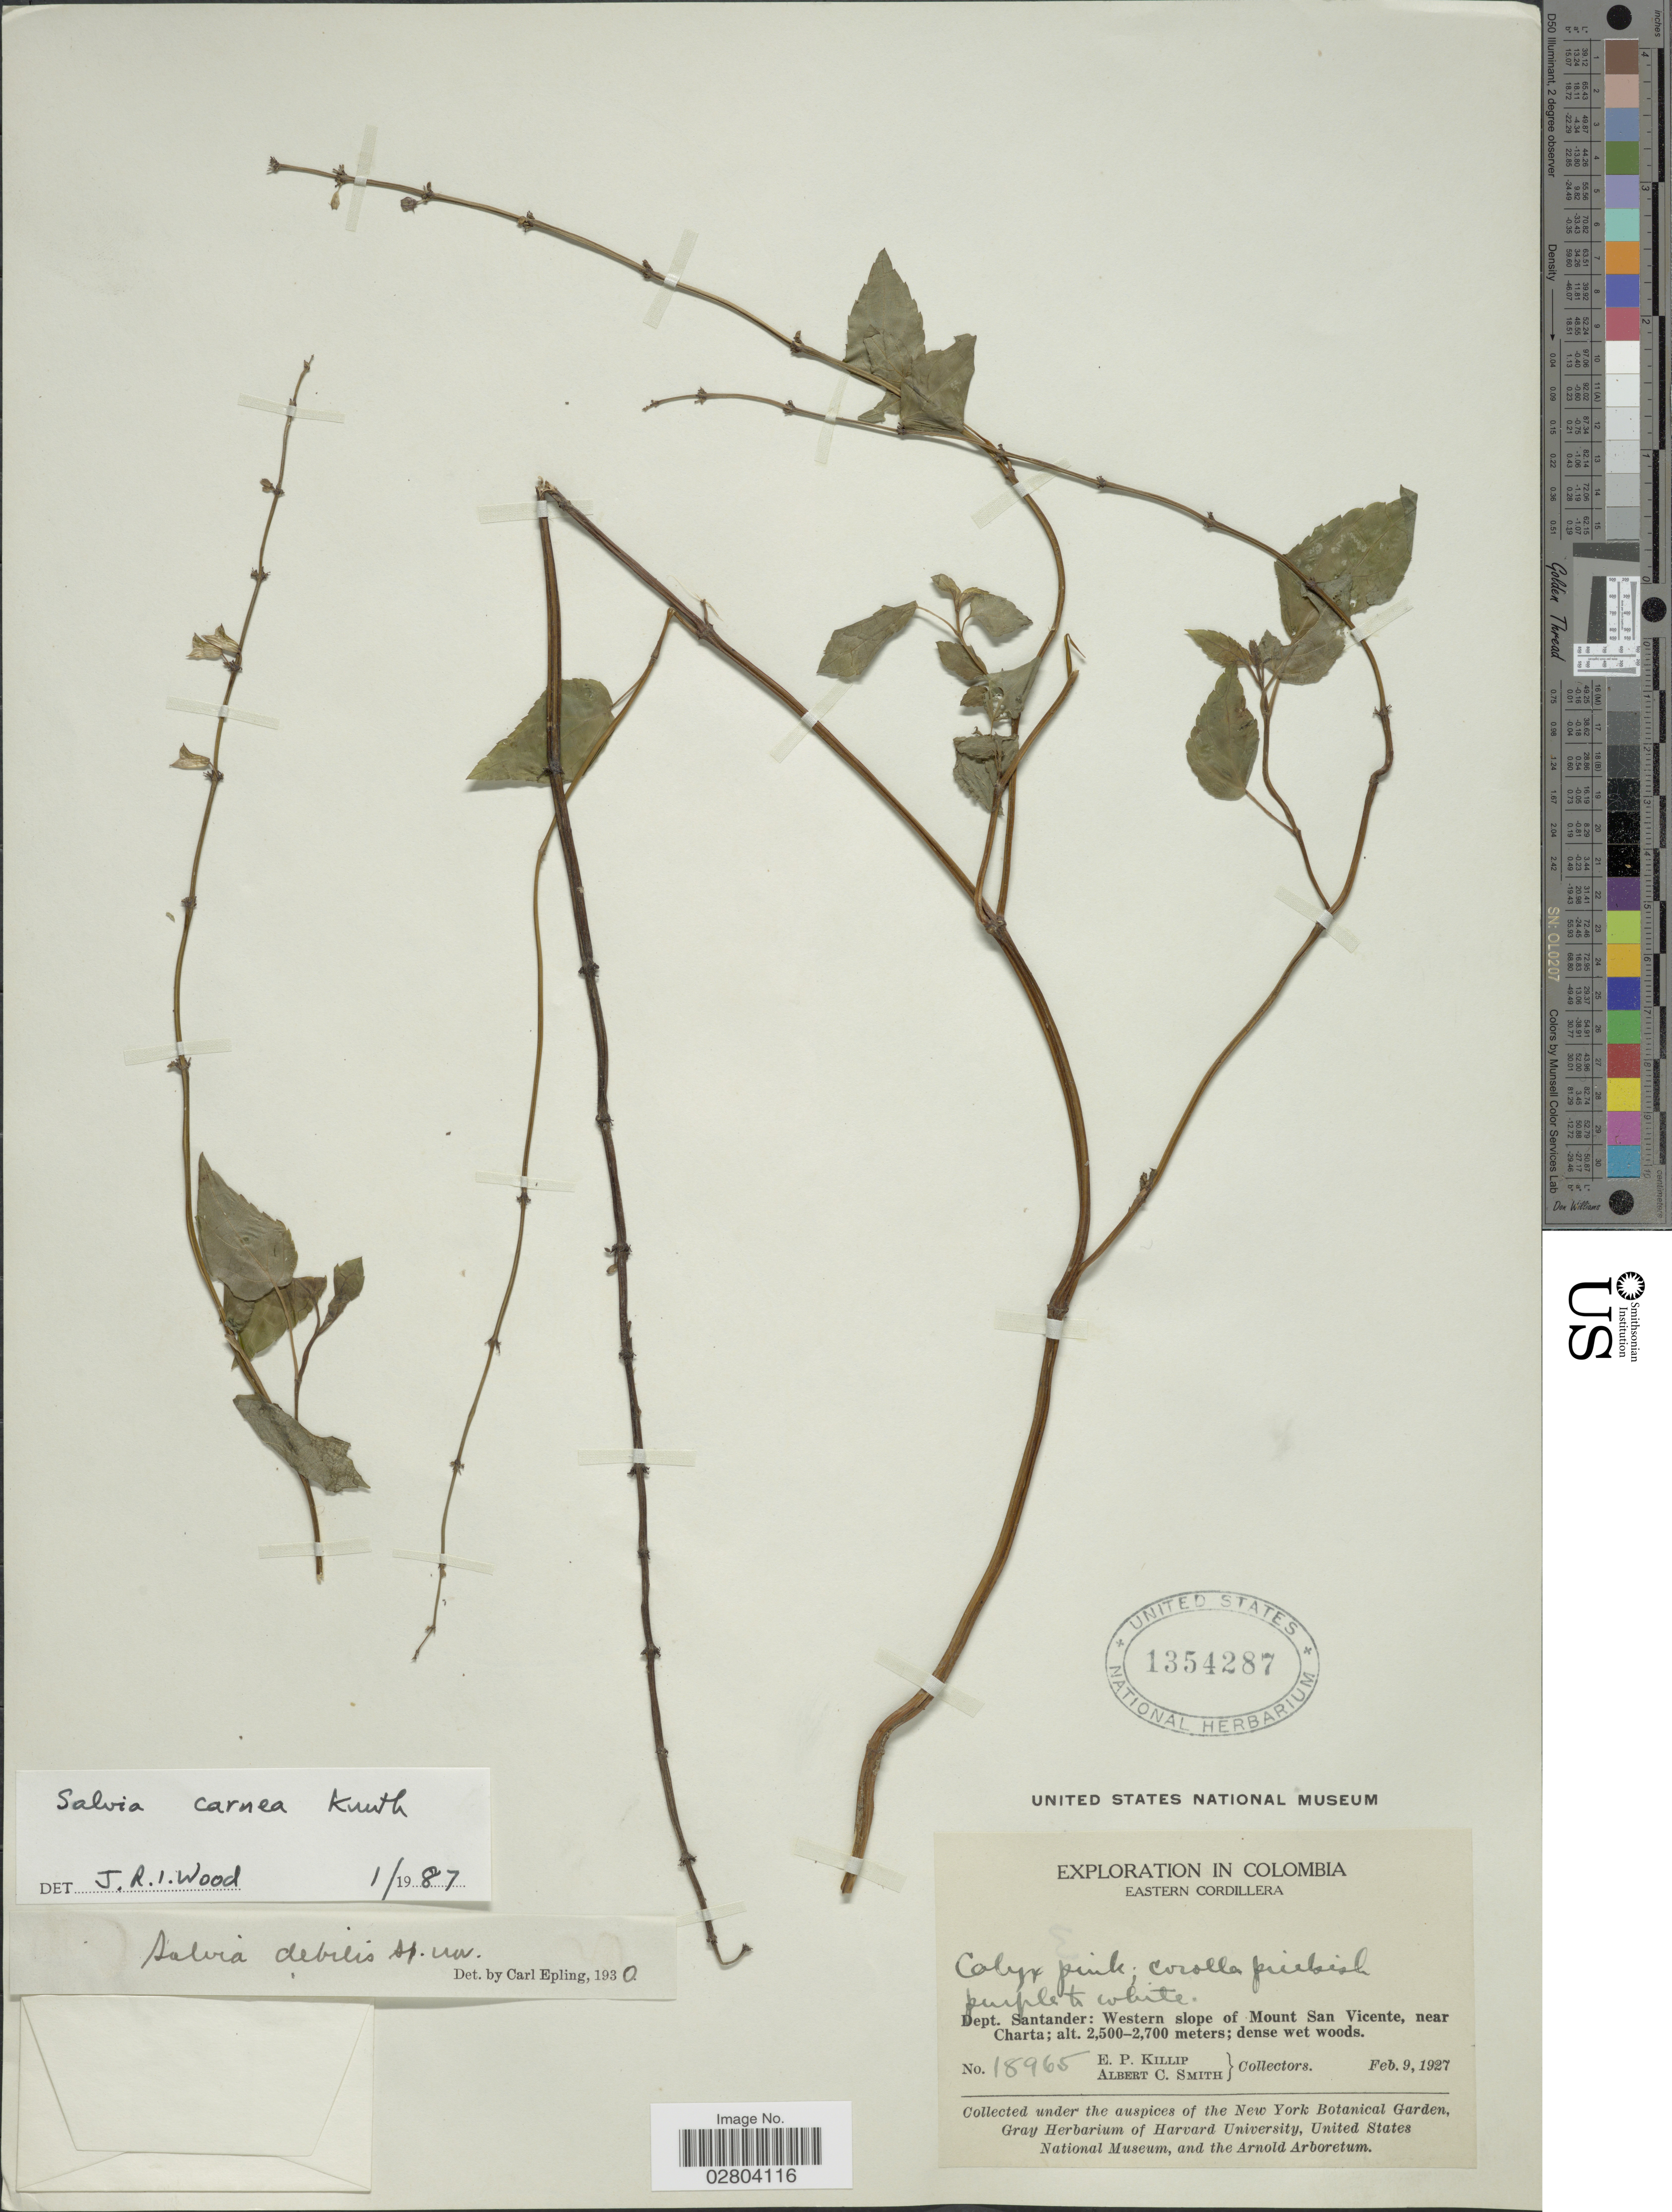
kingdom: Plantae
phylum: Tracheophyta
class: Magnoliopsida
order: Lamiales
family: Lamiaceae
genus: Salvia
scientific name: Salvia carnea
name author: Kunth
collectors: E. P. Killip & A. C. Smith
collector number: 18965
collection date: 1927-02-09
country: Colombia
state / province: Santander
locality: Eastern Cordillera. Dept. Santander: Western slope of Mount San Vincente, near Charta.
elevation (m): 2500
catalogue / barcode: US 1354287